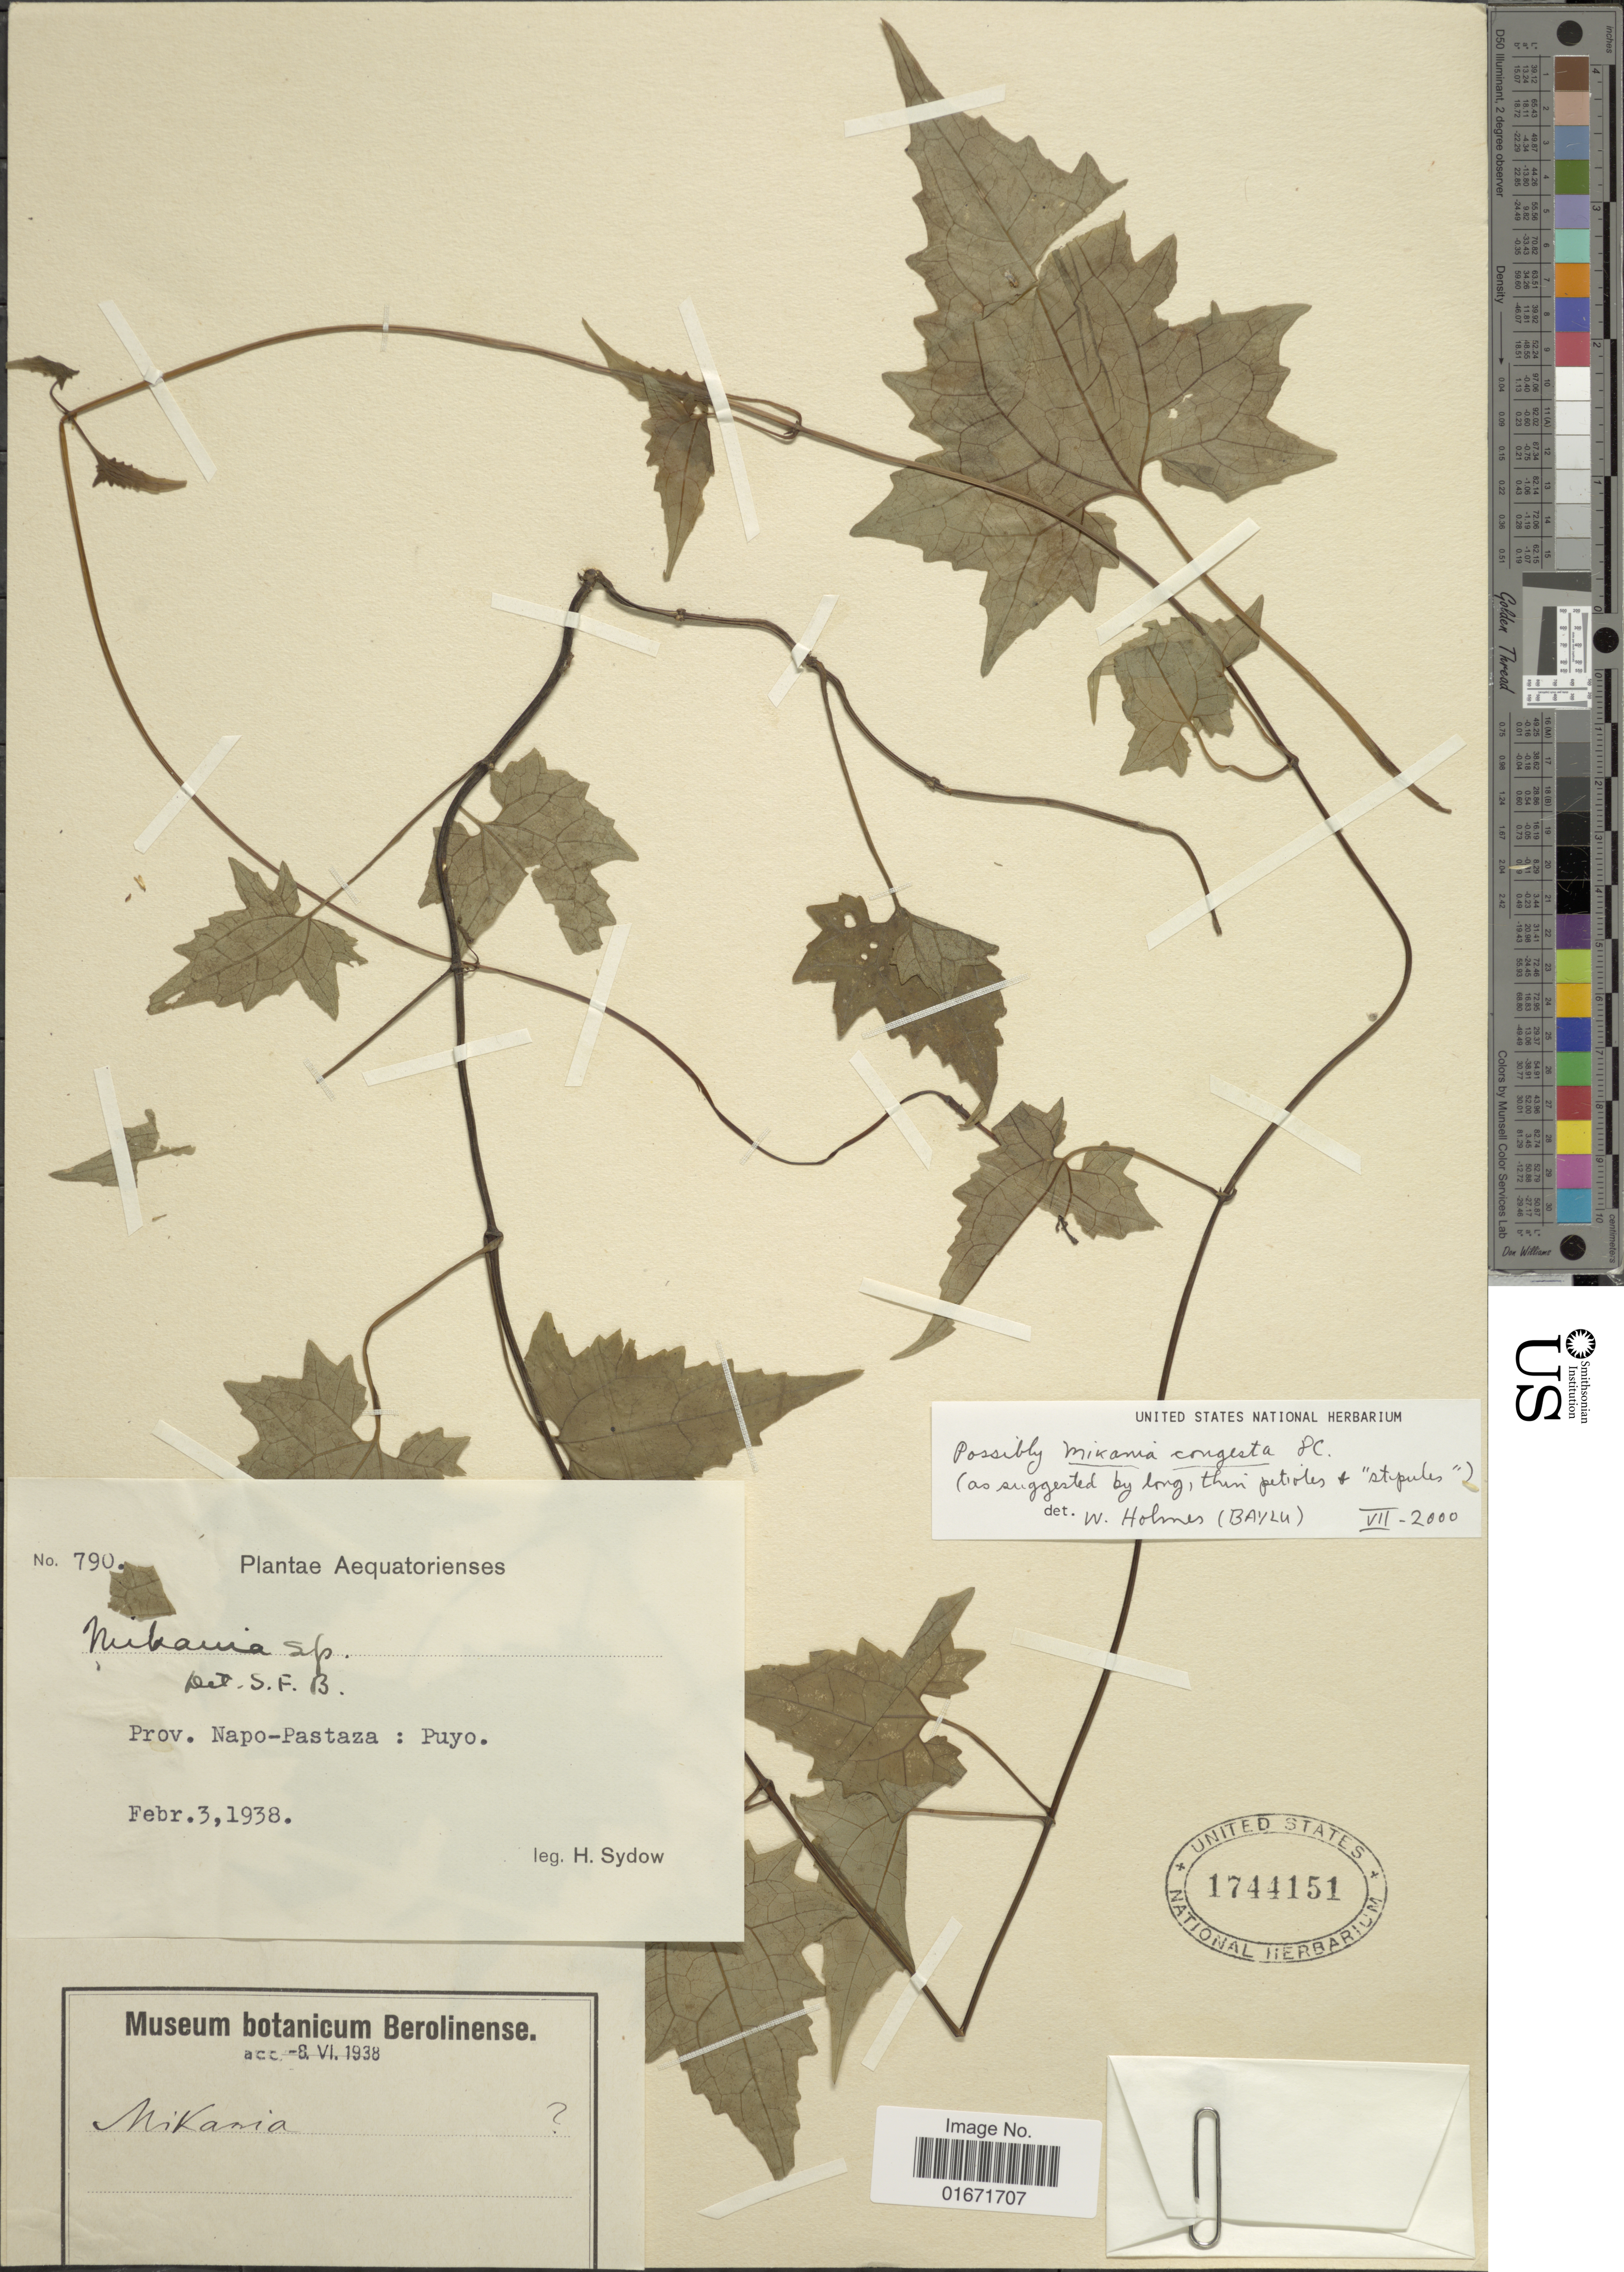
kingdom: Plantae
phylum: Tracheophyta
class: Magnoliopsida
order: Asterales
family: Asteraceae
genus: Mikania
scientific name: Mikania congesta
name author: DC.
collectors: H. Sydow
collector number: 790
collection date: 1938-02-03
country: Ecuador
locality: Prov. Napo-Pastaza: Puyo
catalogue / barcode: US 1744151